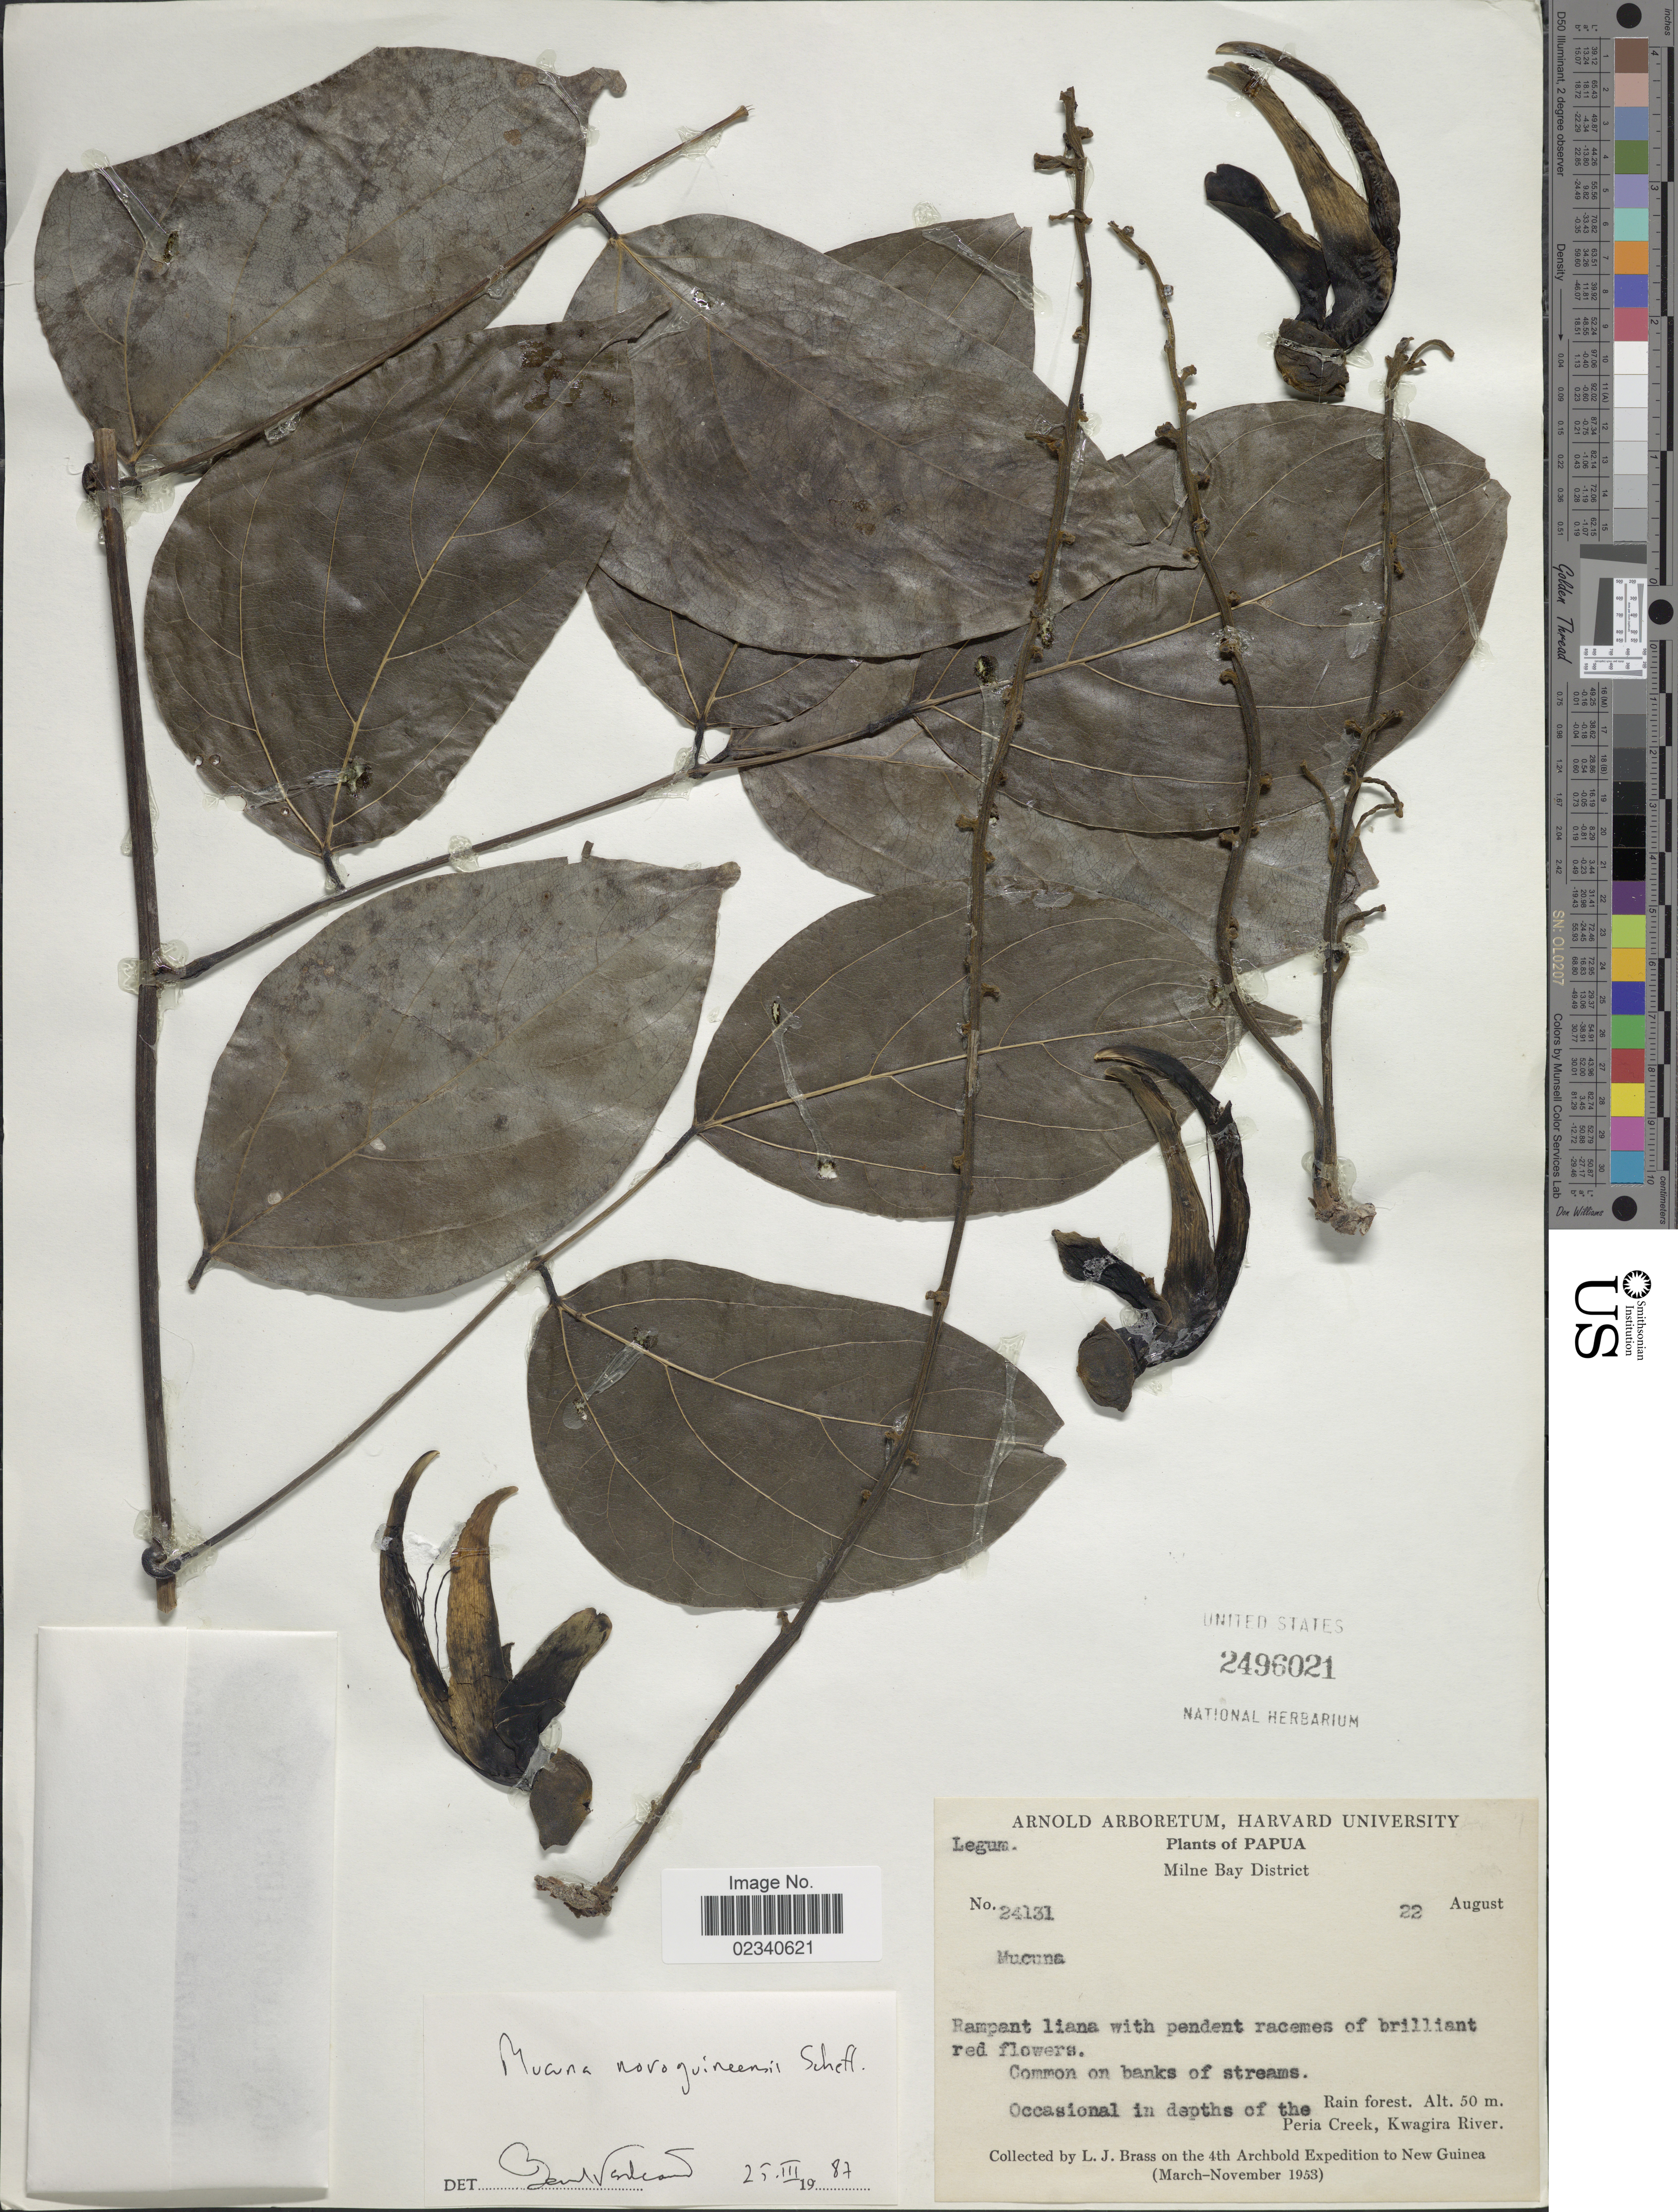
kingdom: Plantae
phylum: Tracheophyta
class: Magnoliopsida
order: Fabales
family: Fabaceae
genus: Mucuna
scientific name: Mucuna nova-guineensis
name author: Scheff.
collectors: L. J. Brass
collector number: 24131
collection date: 1953-08-22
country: Papua New Guinea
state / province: Milne Bay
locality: Papua. Peria Creek, Kwagira River. New Guinea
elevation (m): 50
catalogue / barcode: US 2496021